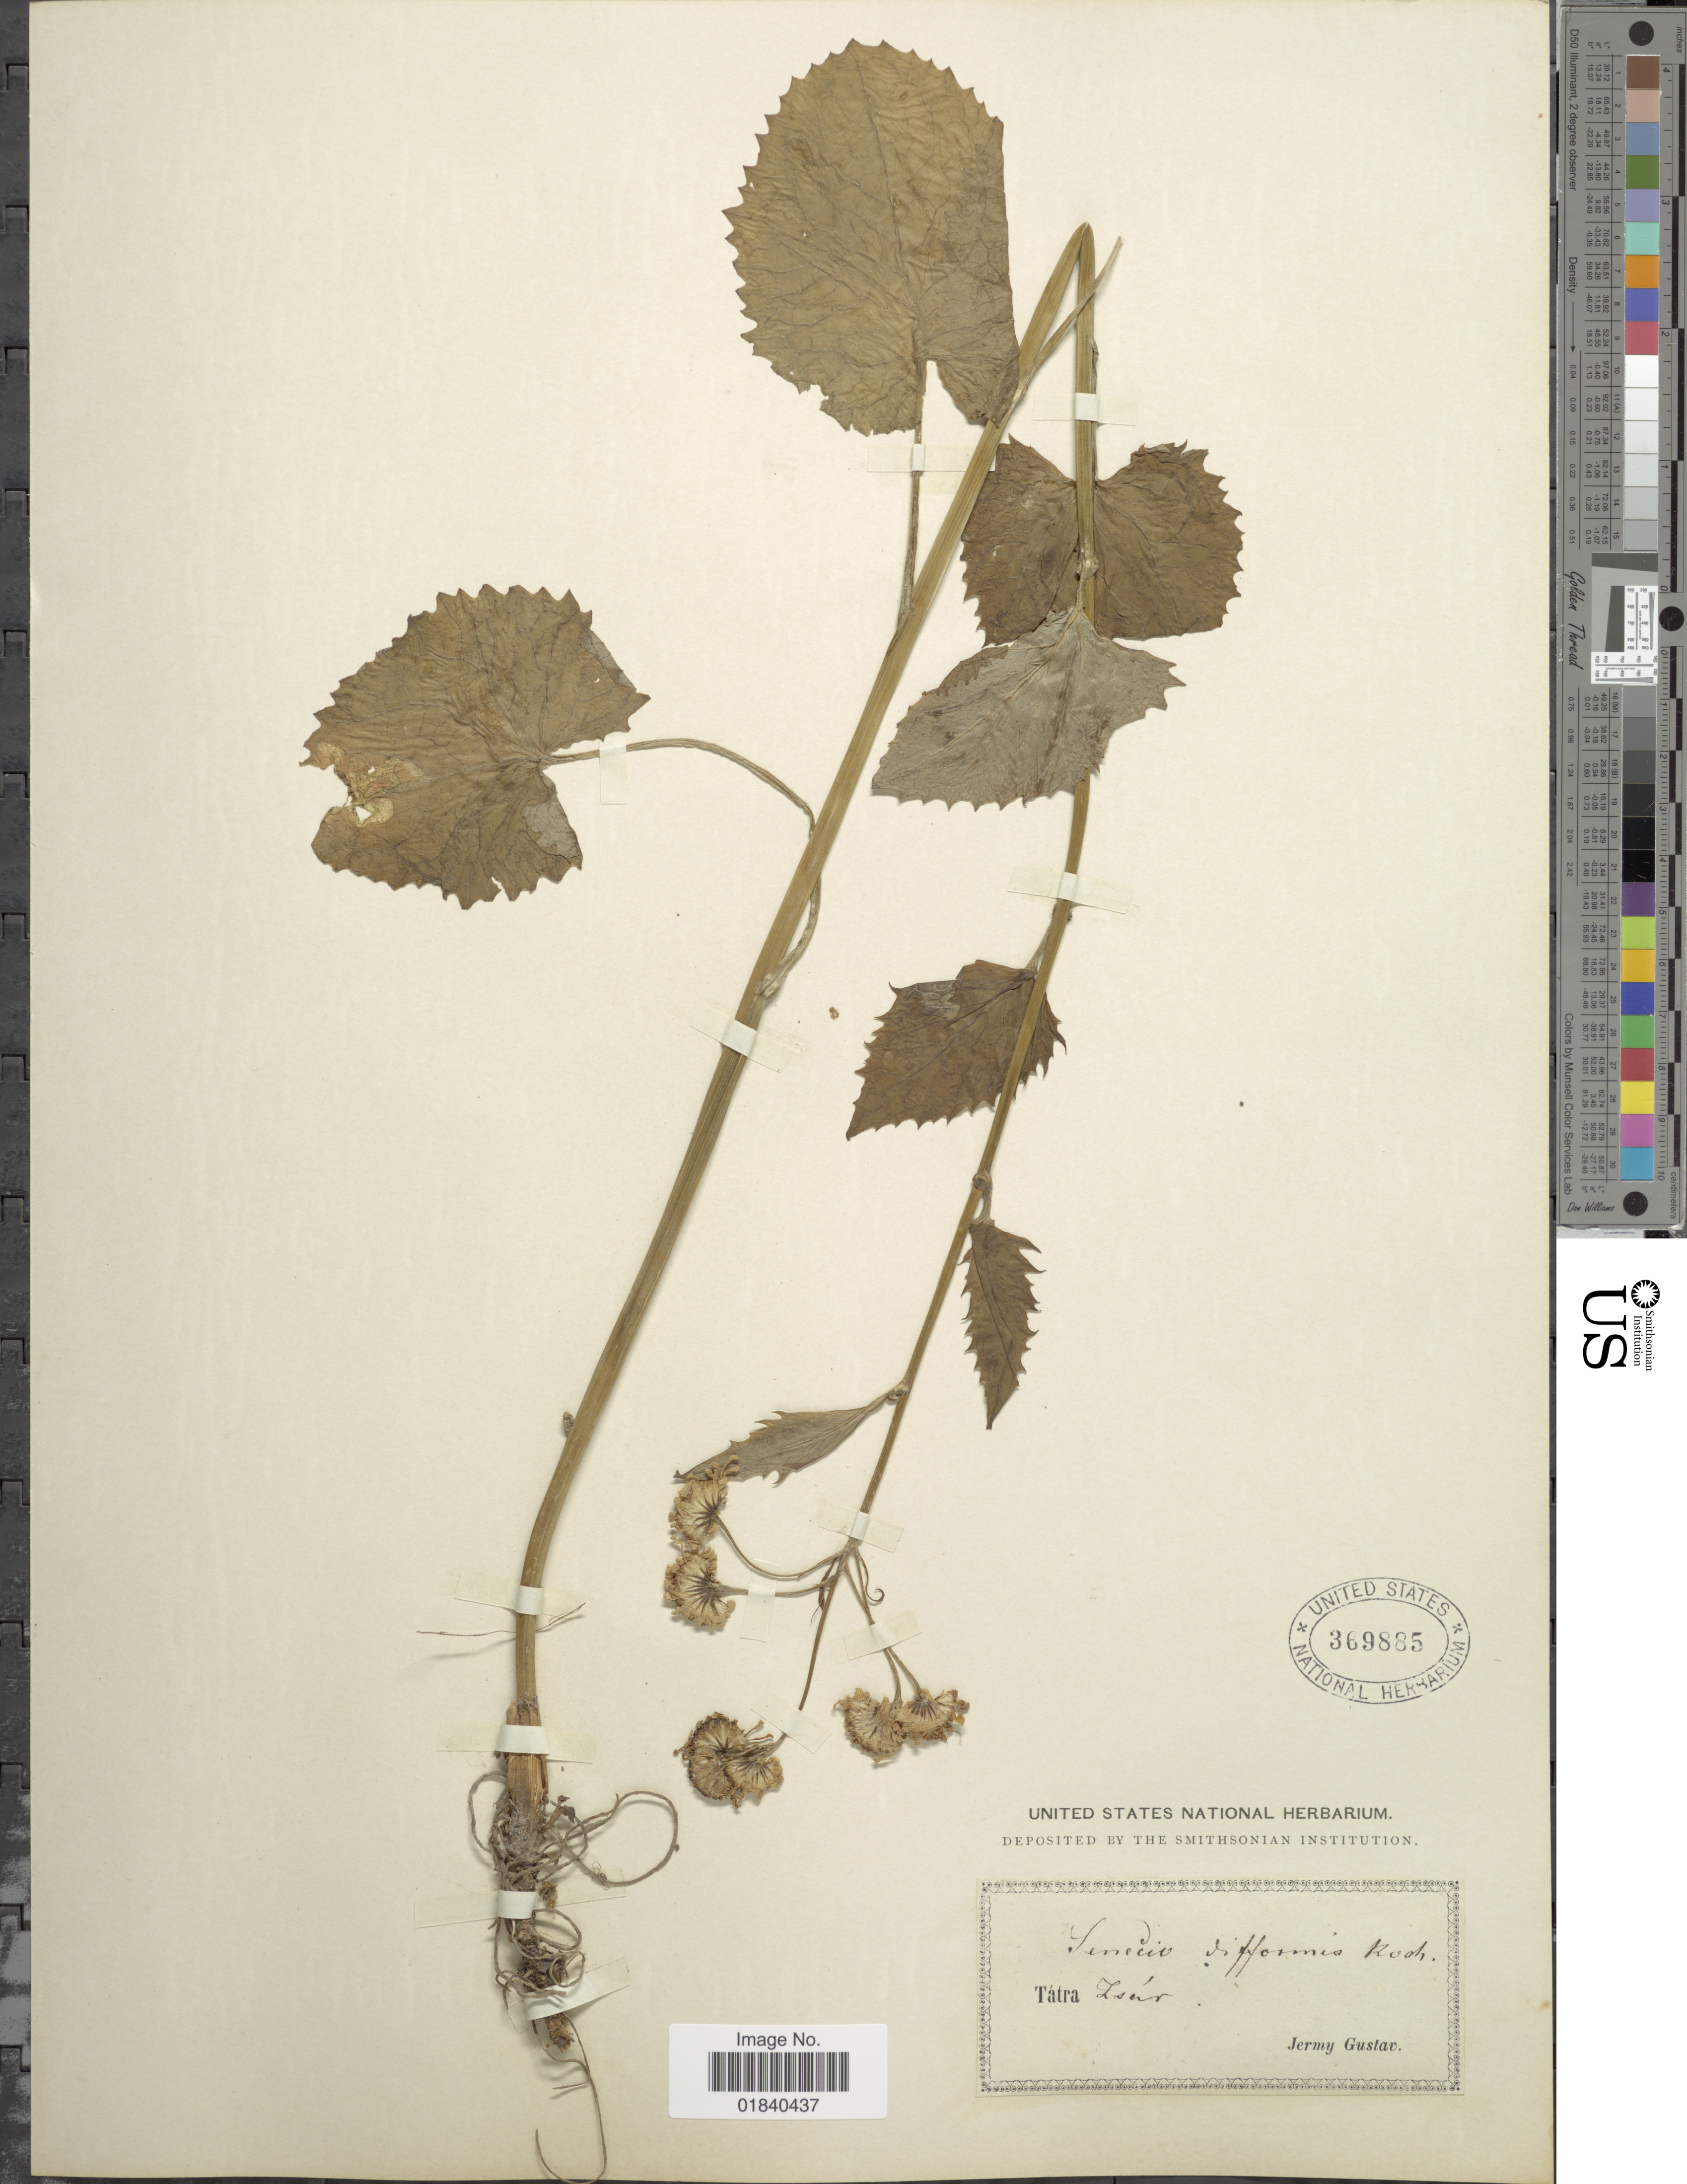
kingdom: Plantae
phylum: Tracheophyta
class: Magnoliopsida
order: Asterales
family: Asteraceae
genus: Senecio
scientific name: Senecio sp.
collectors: G. Jermy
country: Hungary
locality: Tatra Iser [interpreted].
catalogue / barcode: US 369885